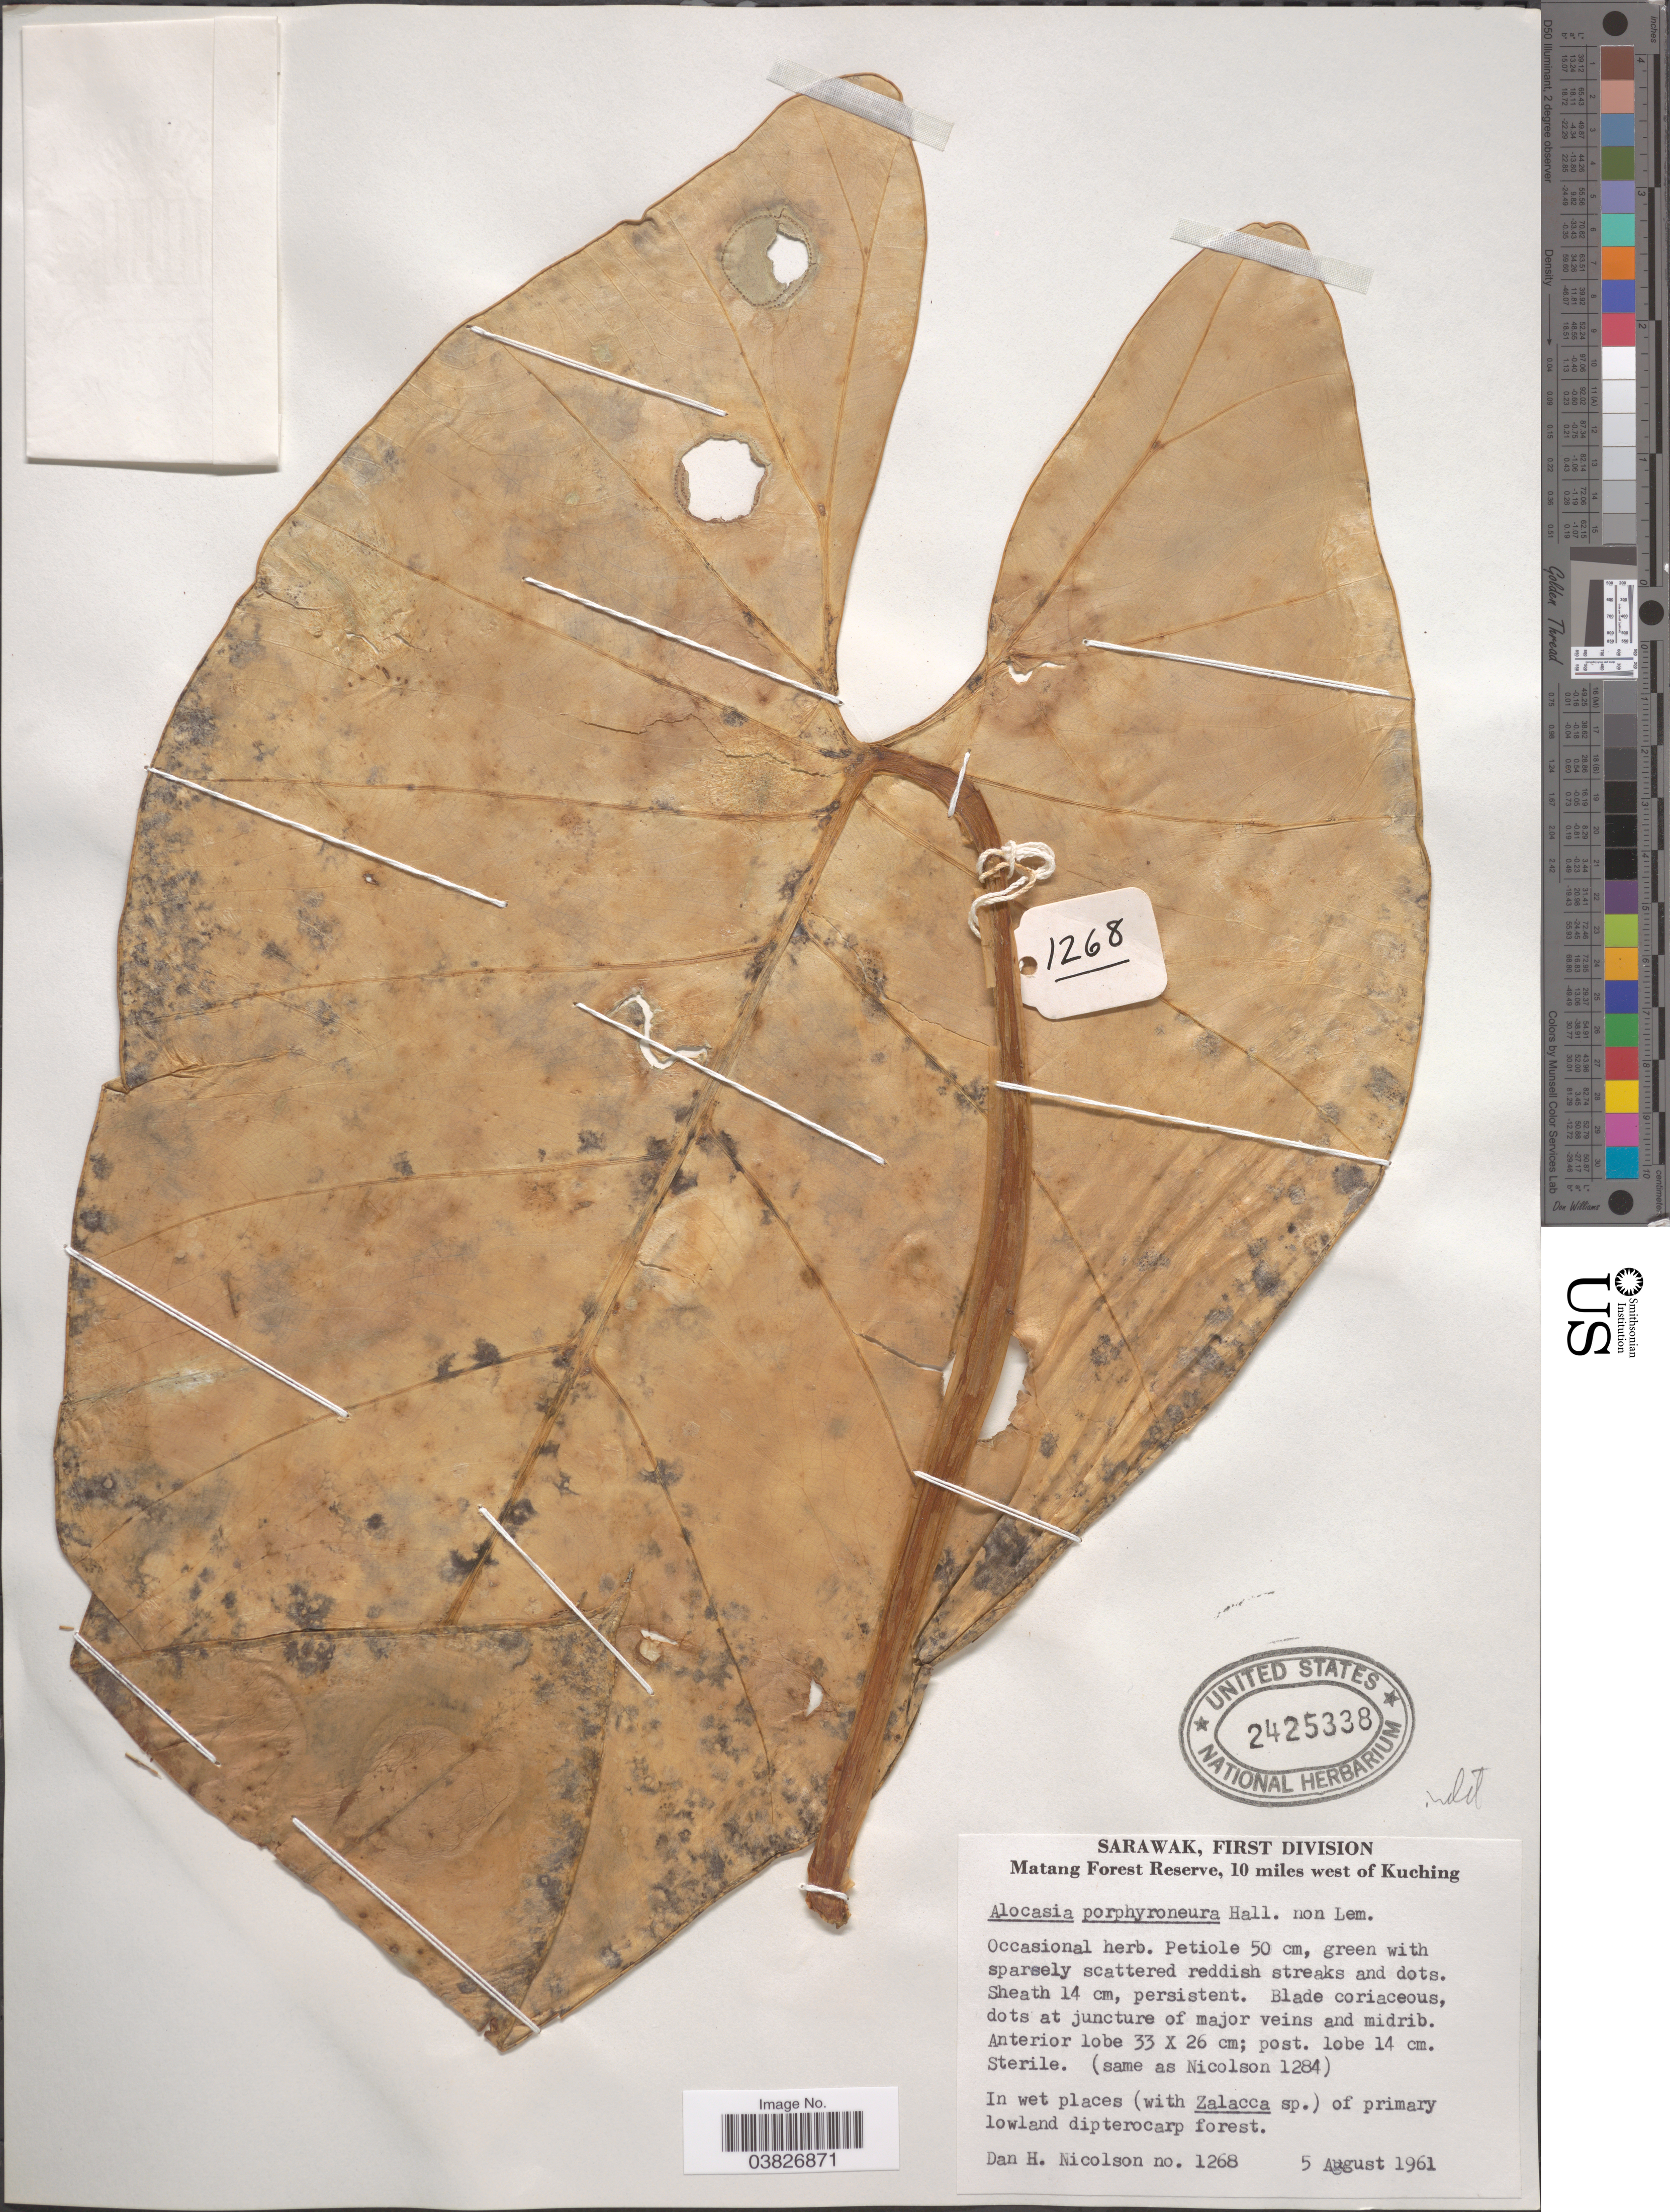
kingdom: Plantae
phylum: Tracheophyta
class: Liliopsida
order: Alismatales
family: Araceae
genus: Alocasia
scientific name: Alocasia sp.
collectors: D. H. Nicolson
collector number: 1268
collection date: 1961-08-05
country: Malaysia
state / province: Sarawak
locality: First Division. Matang Forest Reserve, 10 miles west of Kuching.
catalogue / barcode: US 2425338